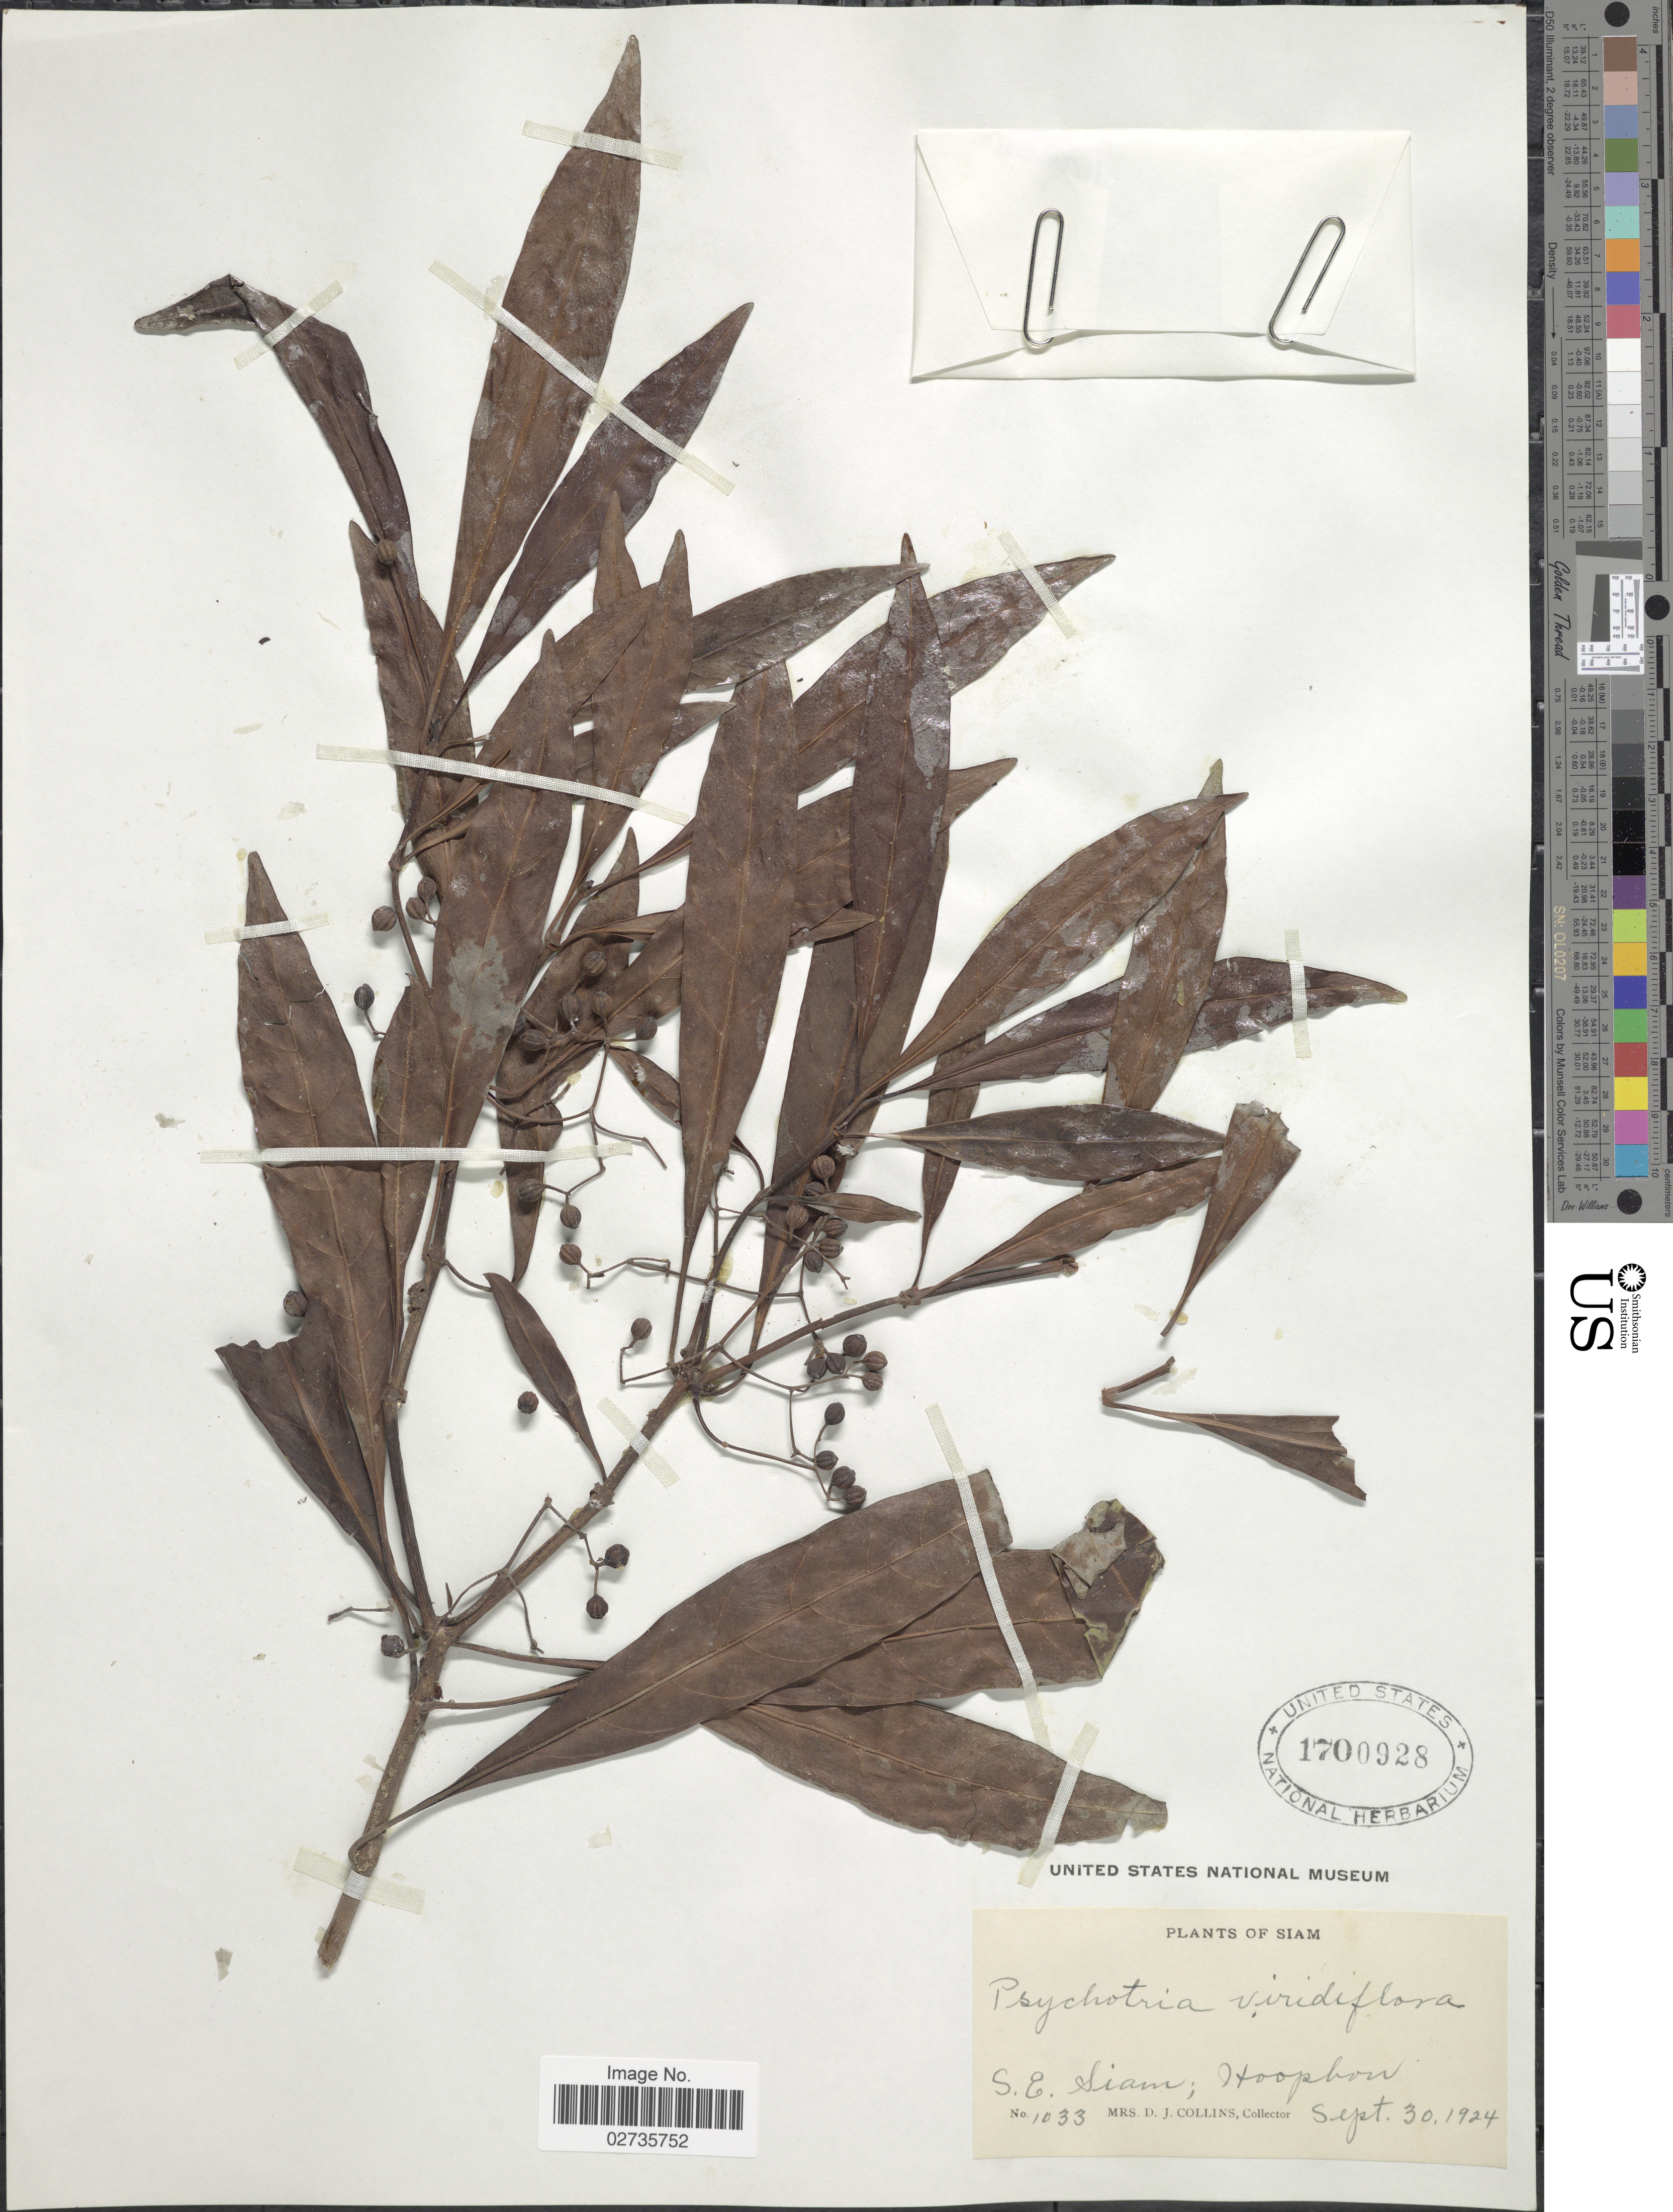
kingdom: Plantae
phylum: Tracheophyta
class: Magnoliopsida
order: Gentianales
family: Rubiaceae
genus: Psychotria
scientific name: Psychotria viridiflora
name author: Reinw. ex Blume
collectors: Mrs. D. J. Collins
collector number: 1033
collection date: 1924-09-30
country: Thailand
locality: Siam, S.E. Siam; Hoopbon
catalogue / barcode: US 1700928